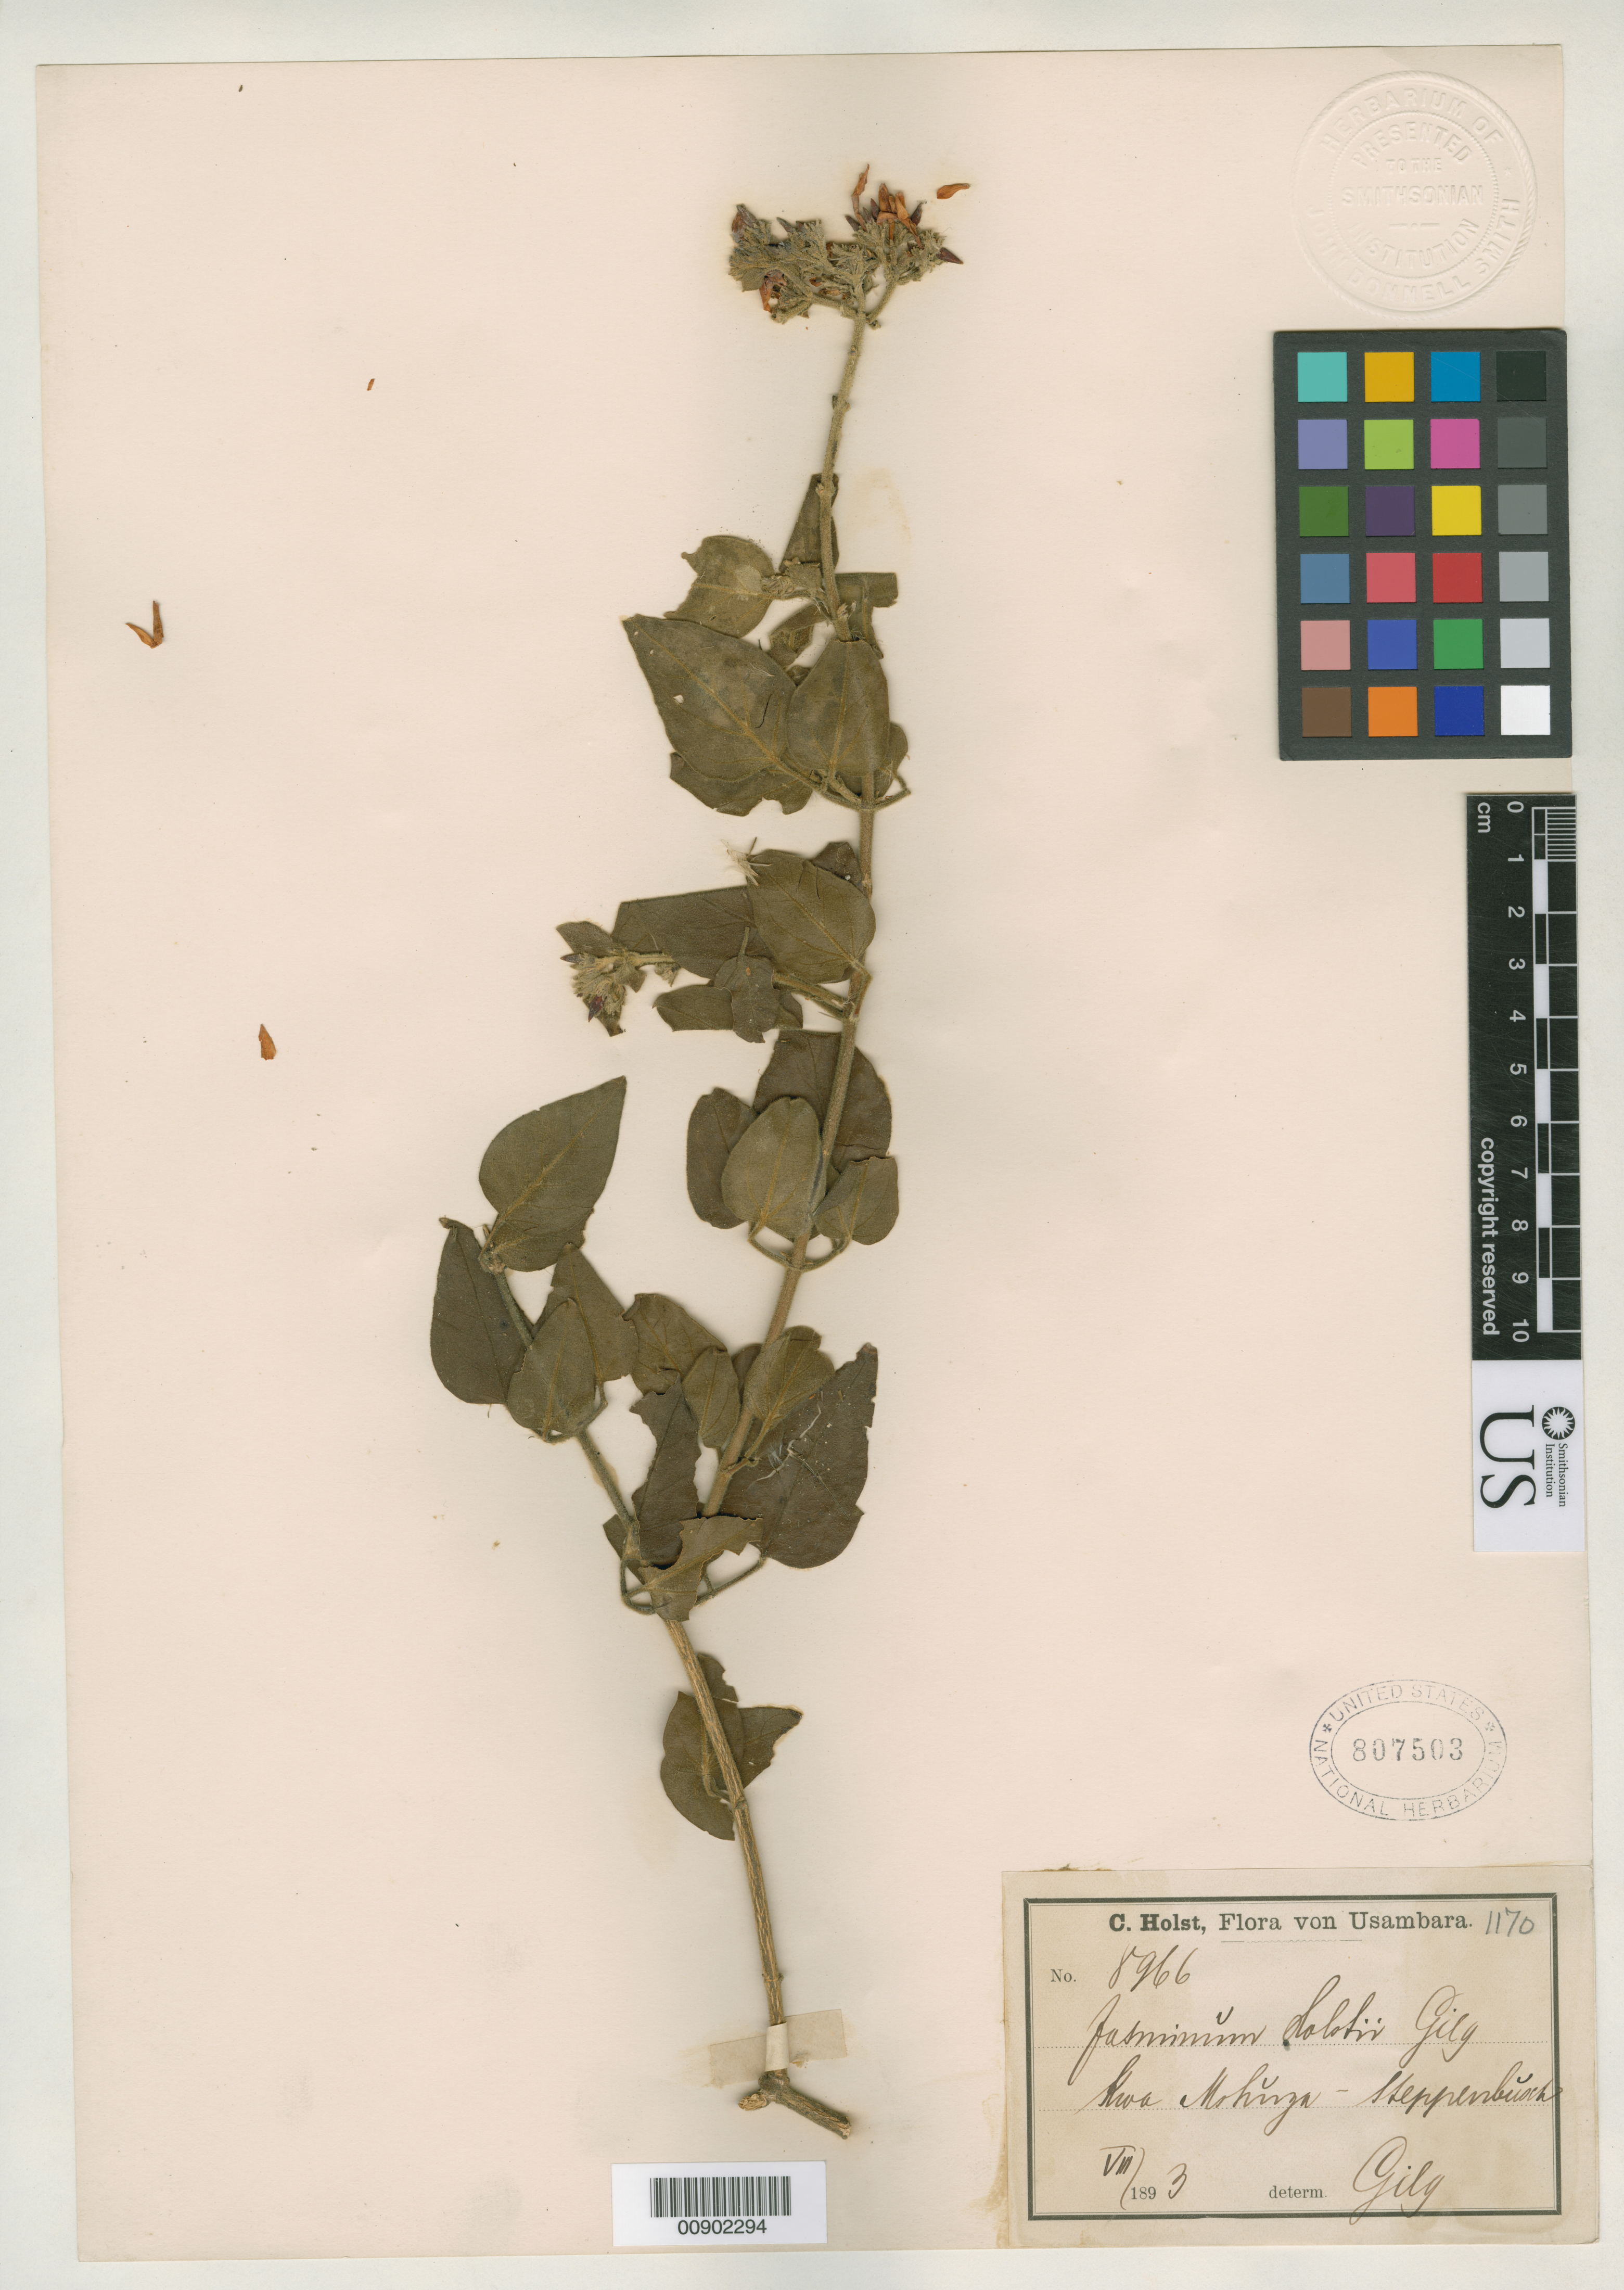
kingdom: Plantae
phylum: Tracheophyta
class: Magnoliopsida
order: Lamiales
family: Oleaceae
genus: Jasminum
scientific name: Jasminum holstii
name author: Gilg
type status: Isotype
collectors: C. H. Holst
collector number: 8966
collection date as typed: Aug 1893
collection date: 1893-08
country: Tanzania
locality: Usambara.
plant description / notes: Also published in Engler, Pflanzenw. Ost-Afr. C: 309 (1895). Currently accepted name as cited by Turrill in Kew Bull. 1952: 134 (1952) and Fl. Trop. E. Africa, Oleaceae: 23 (1952).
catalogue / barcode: US 807503